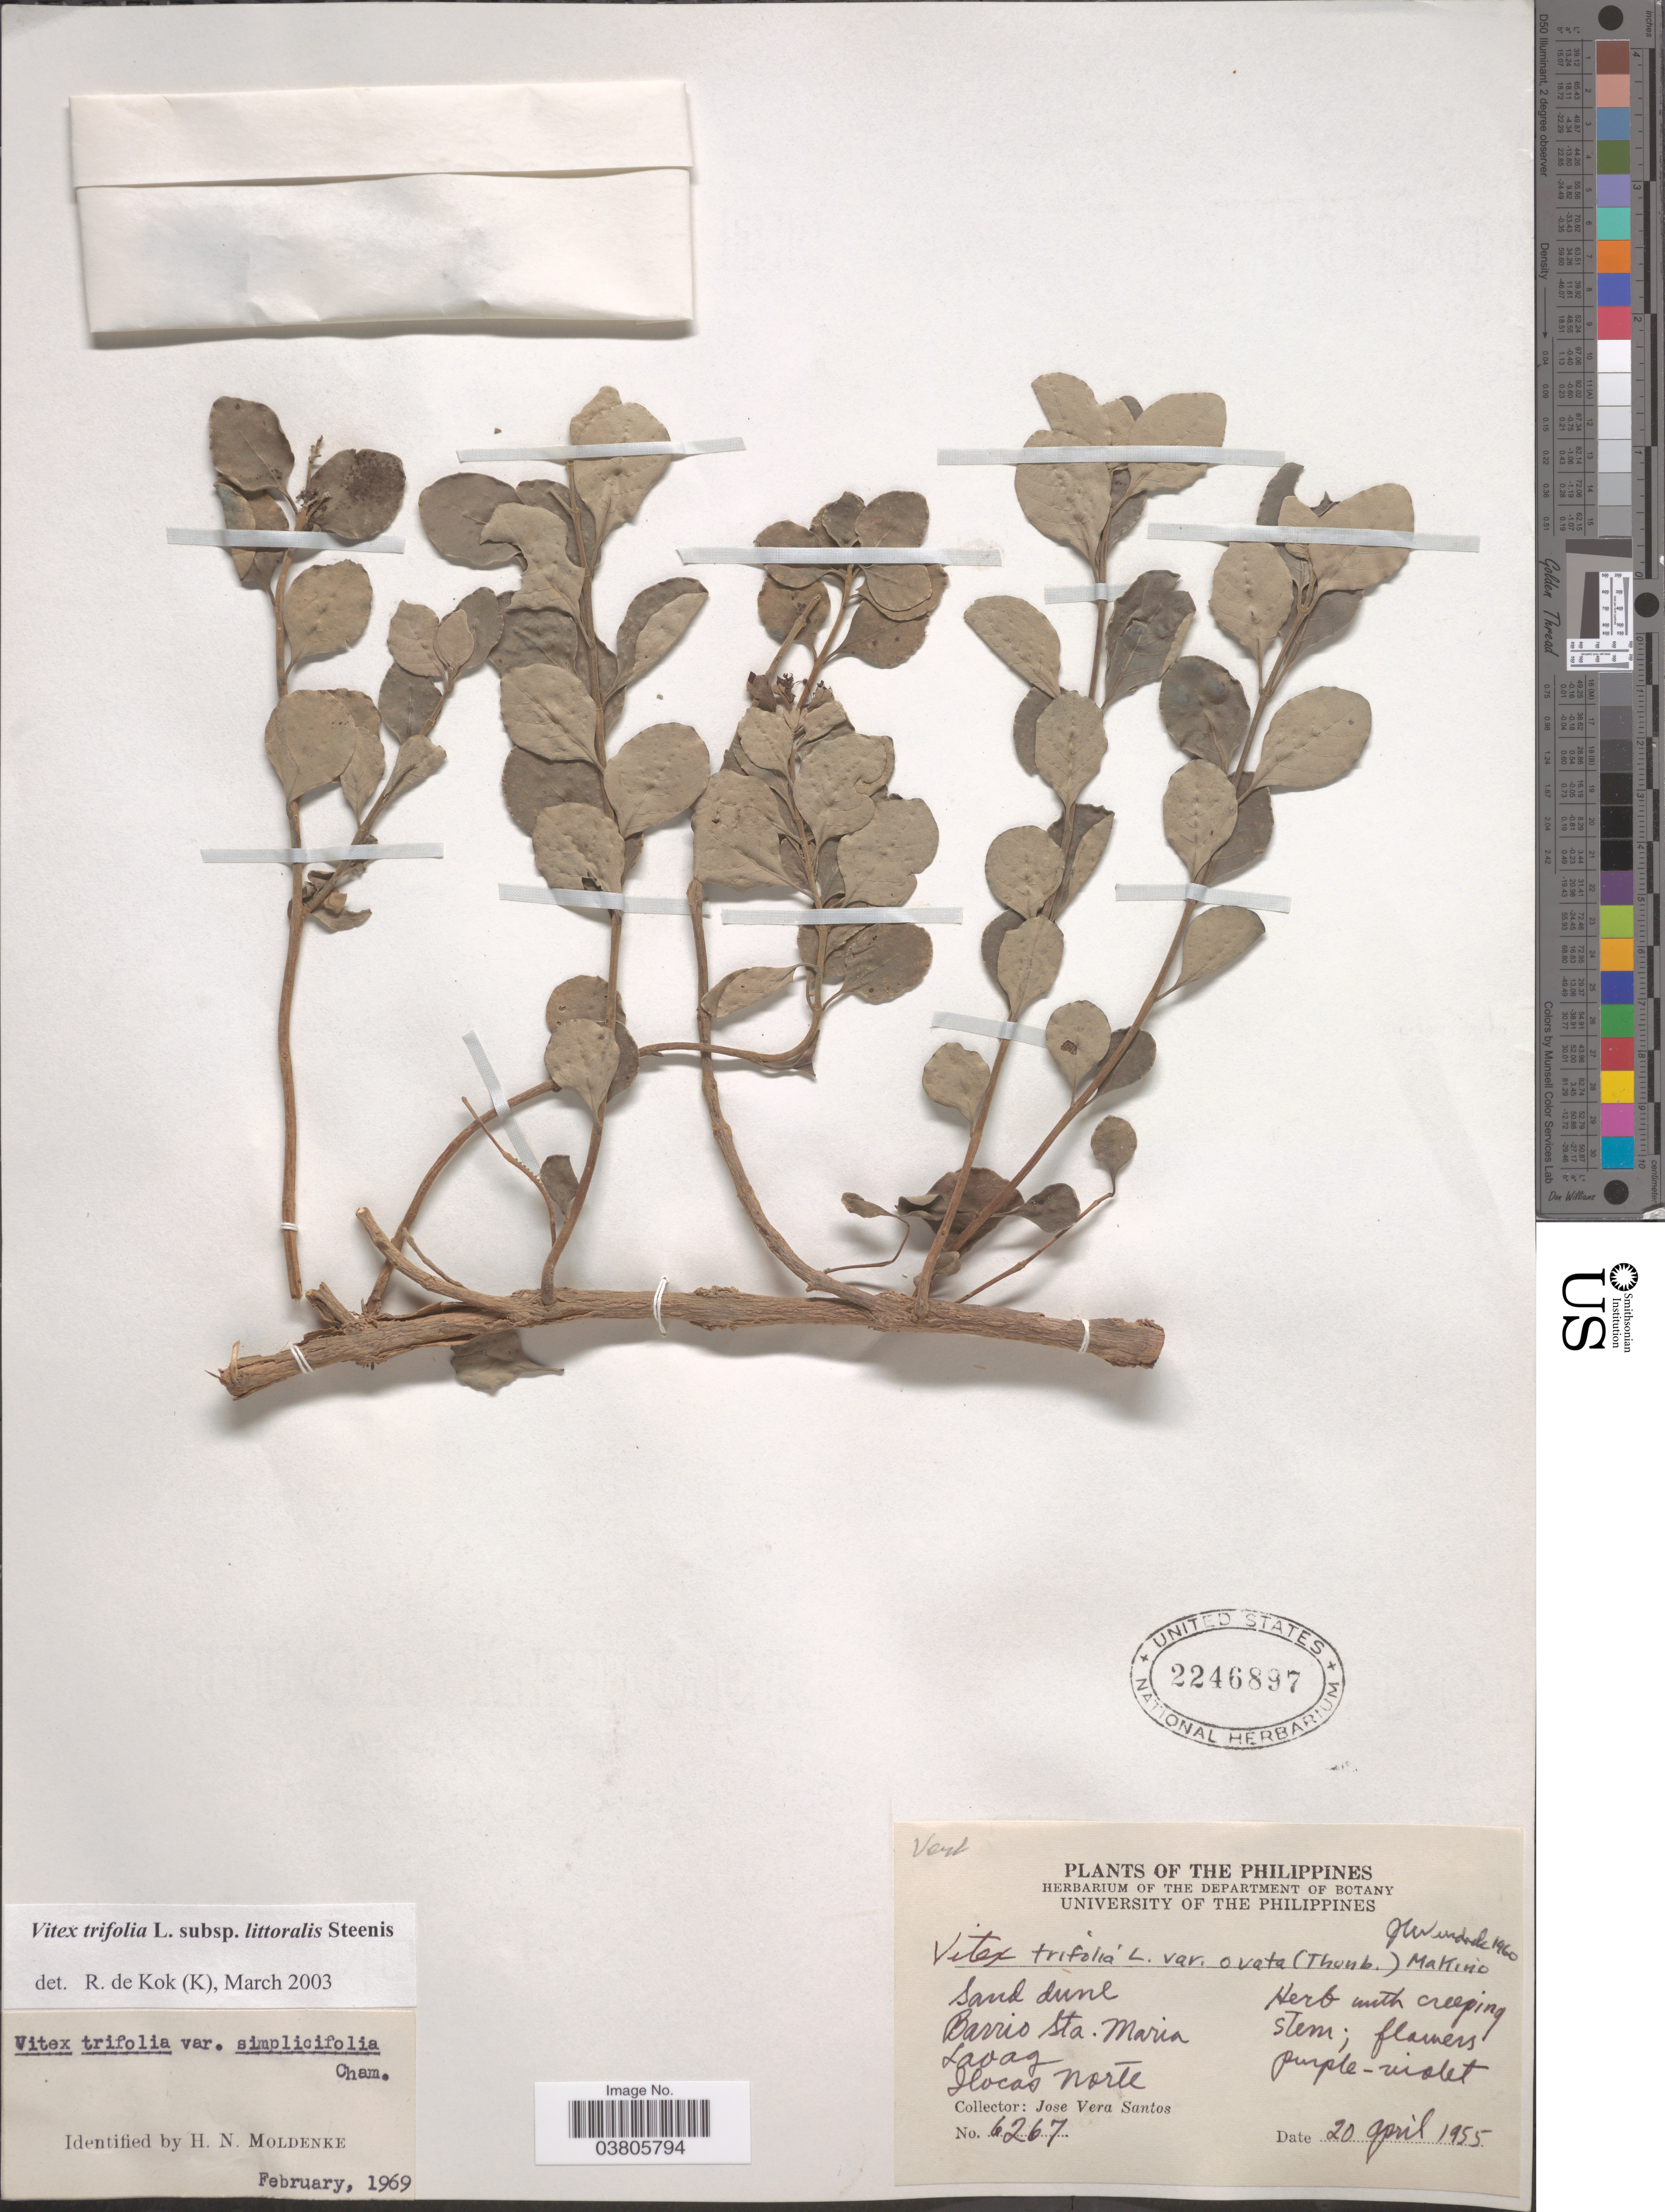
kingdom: Plantae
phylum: Tracheophyta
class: Magnoliopsida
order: Lamiales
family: Lamiaceae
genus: Vitex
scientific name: Vitex trifolia subsp. litoralis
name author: Steenis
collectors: J. V. Santos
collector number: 6267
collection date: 1955-04-20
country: Philippines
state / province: Ilocos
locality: Barrio Sta. Maria. Lavag. Ilocos Norte.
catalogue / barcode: US 2246897